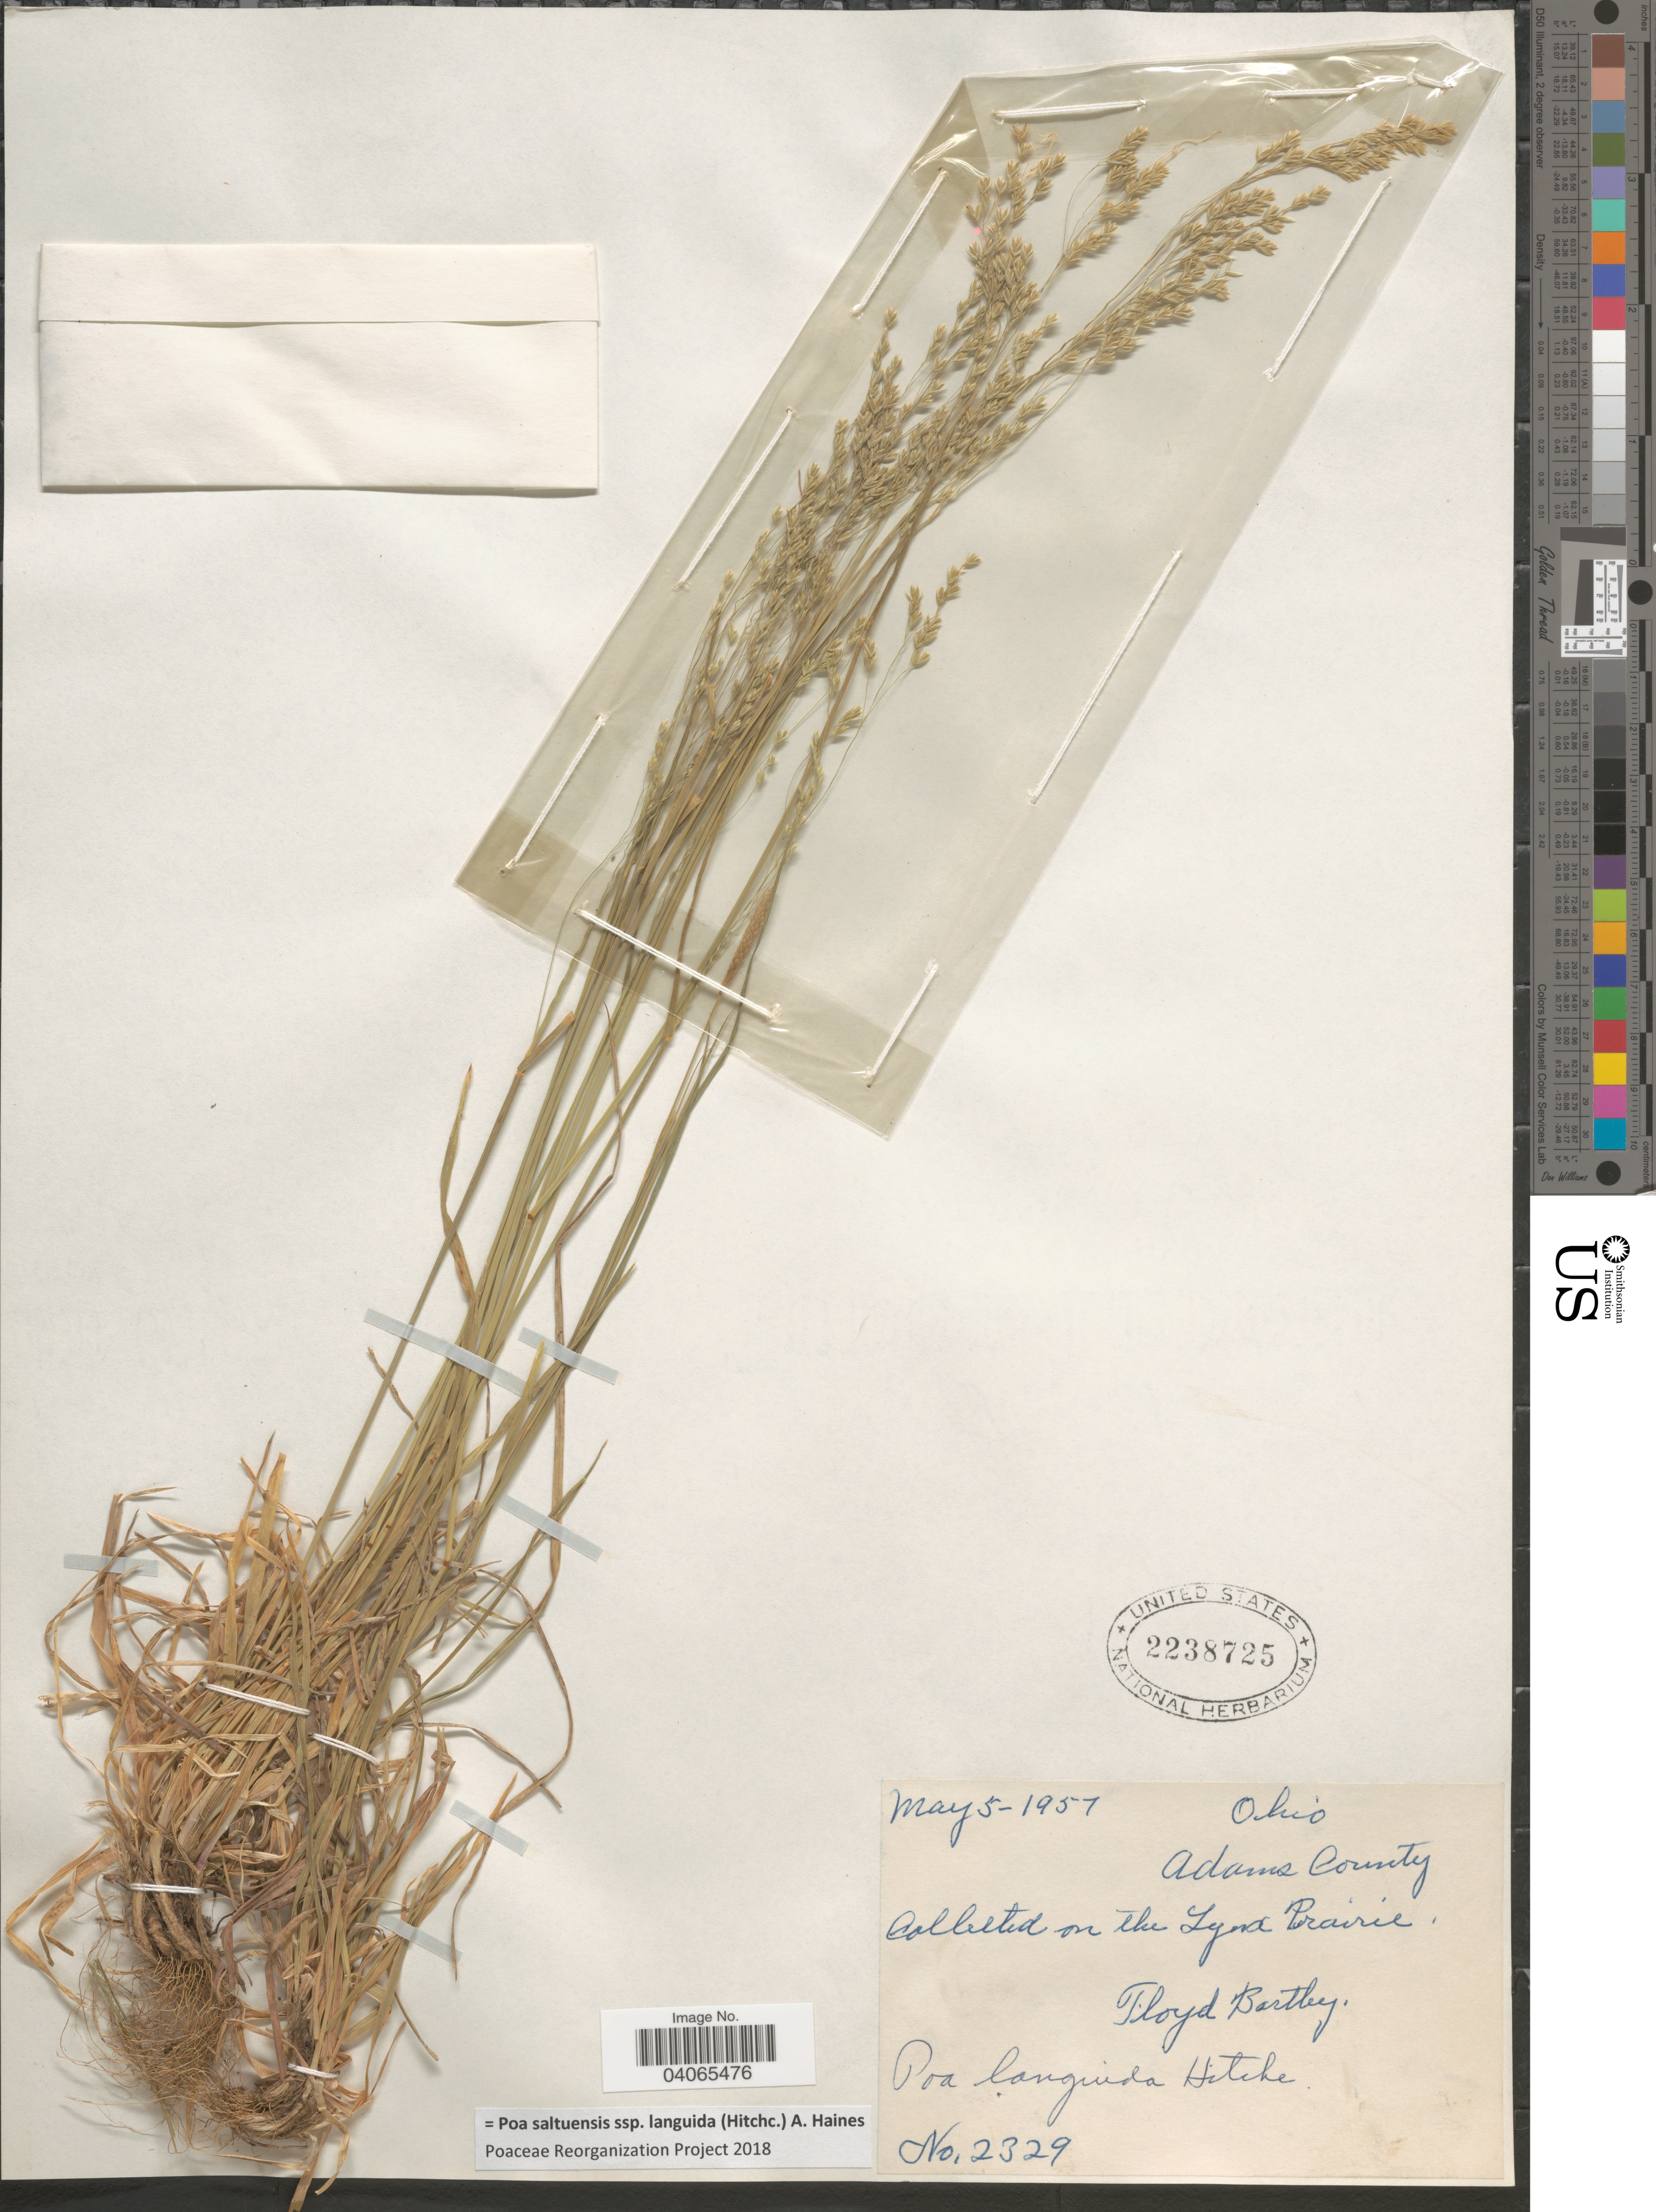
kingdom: Plantae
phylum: Tracheophyta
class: Liliopsida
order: Poales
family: Poaceae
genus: Poa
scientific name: Poa saltuensis subsp. languida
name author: (Hitchc.) A. Haines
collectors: F. Bartley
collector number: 2329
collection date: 1951-05-05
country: United States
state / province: Ohio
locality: Adams County. On the Lynx Prairie.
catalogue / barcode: US 2238725